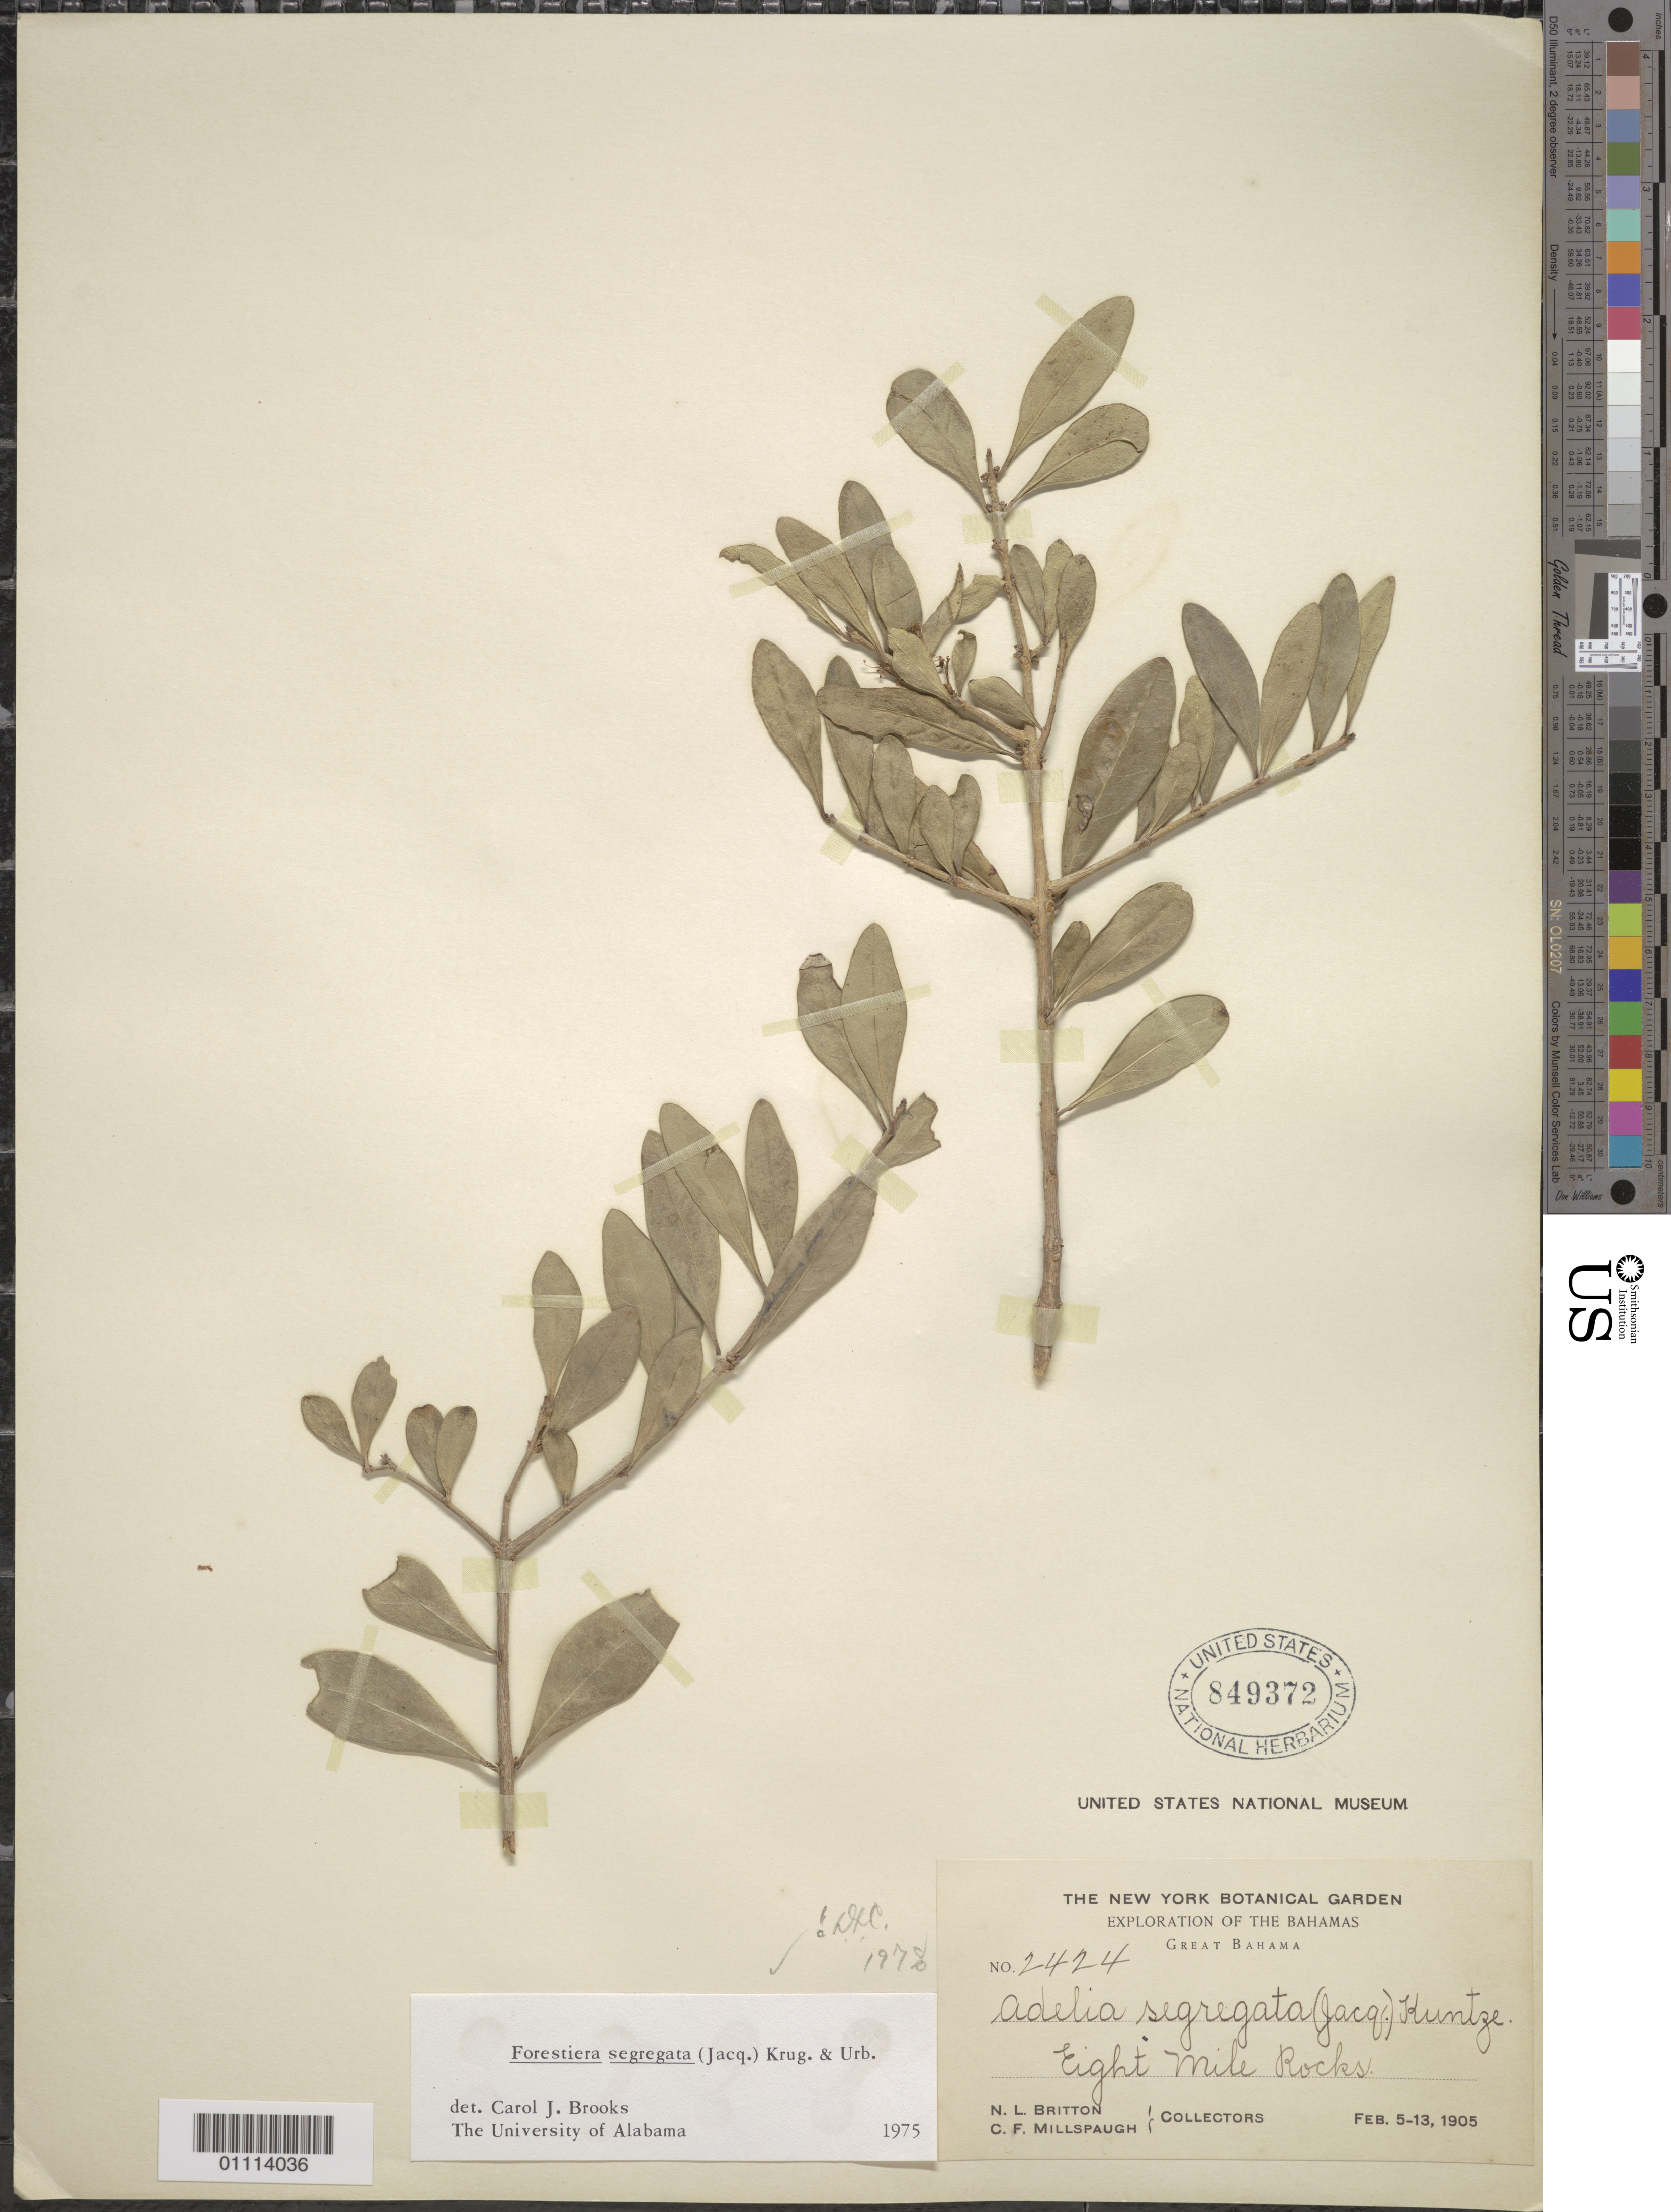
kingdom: Plantae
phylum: Tracheophyta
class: Magnoliopsida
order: Lamiales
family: Oleaceae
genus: Forestiera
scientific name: Forestiera segregata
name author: (Jacq.) Krug & Urb.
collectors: N. Britton & C. F. Millspaugh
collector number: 2424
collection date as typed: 05 Feb 1905 to 13 Feb 1905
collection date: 1905-02-05/1905-02-13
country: Bahamas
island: Grand Bahama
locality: eight mile rocks.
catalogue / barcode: US 849372